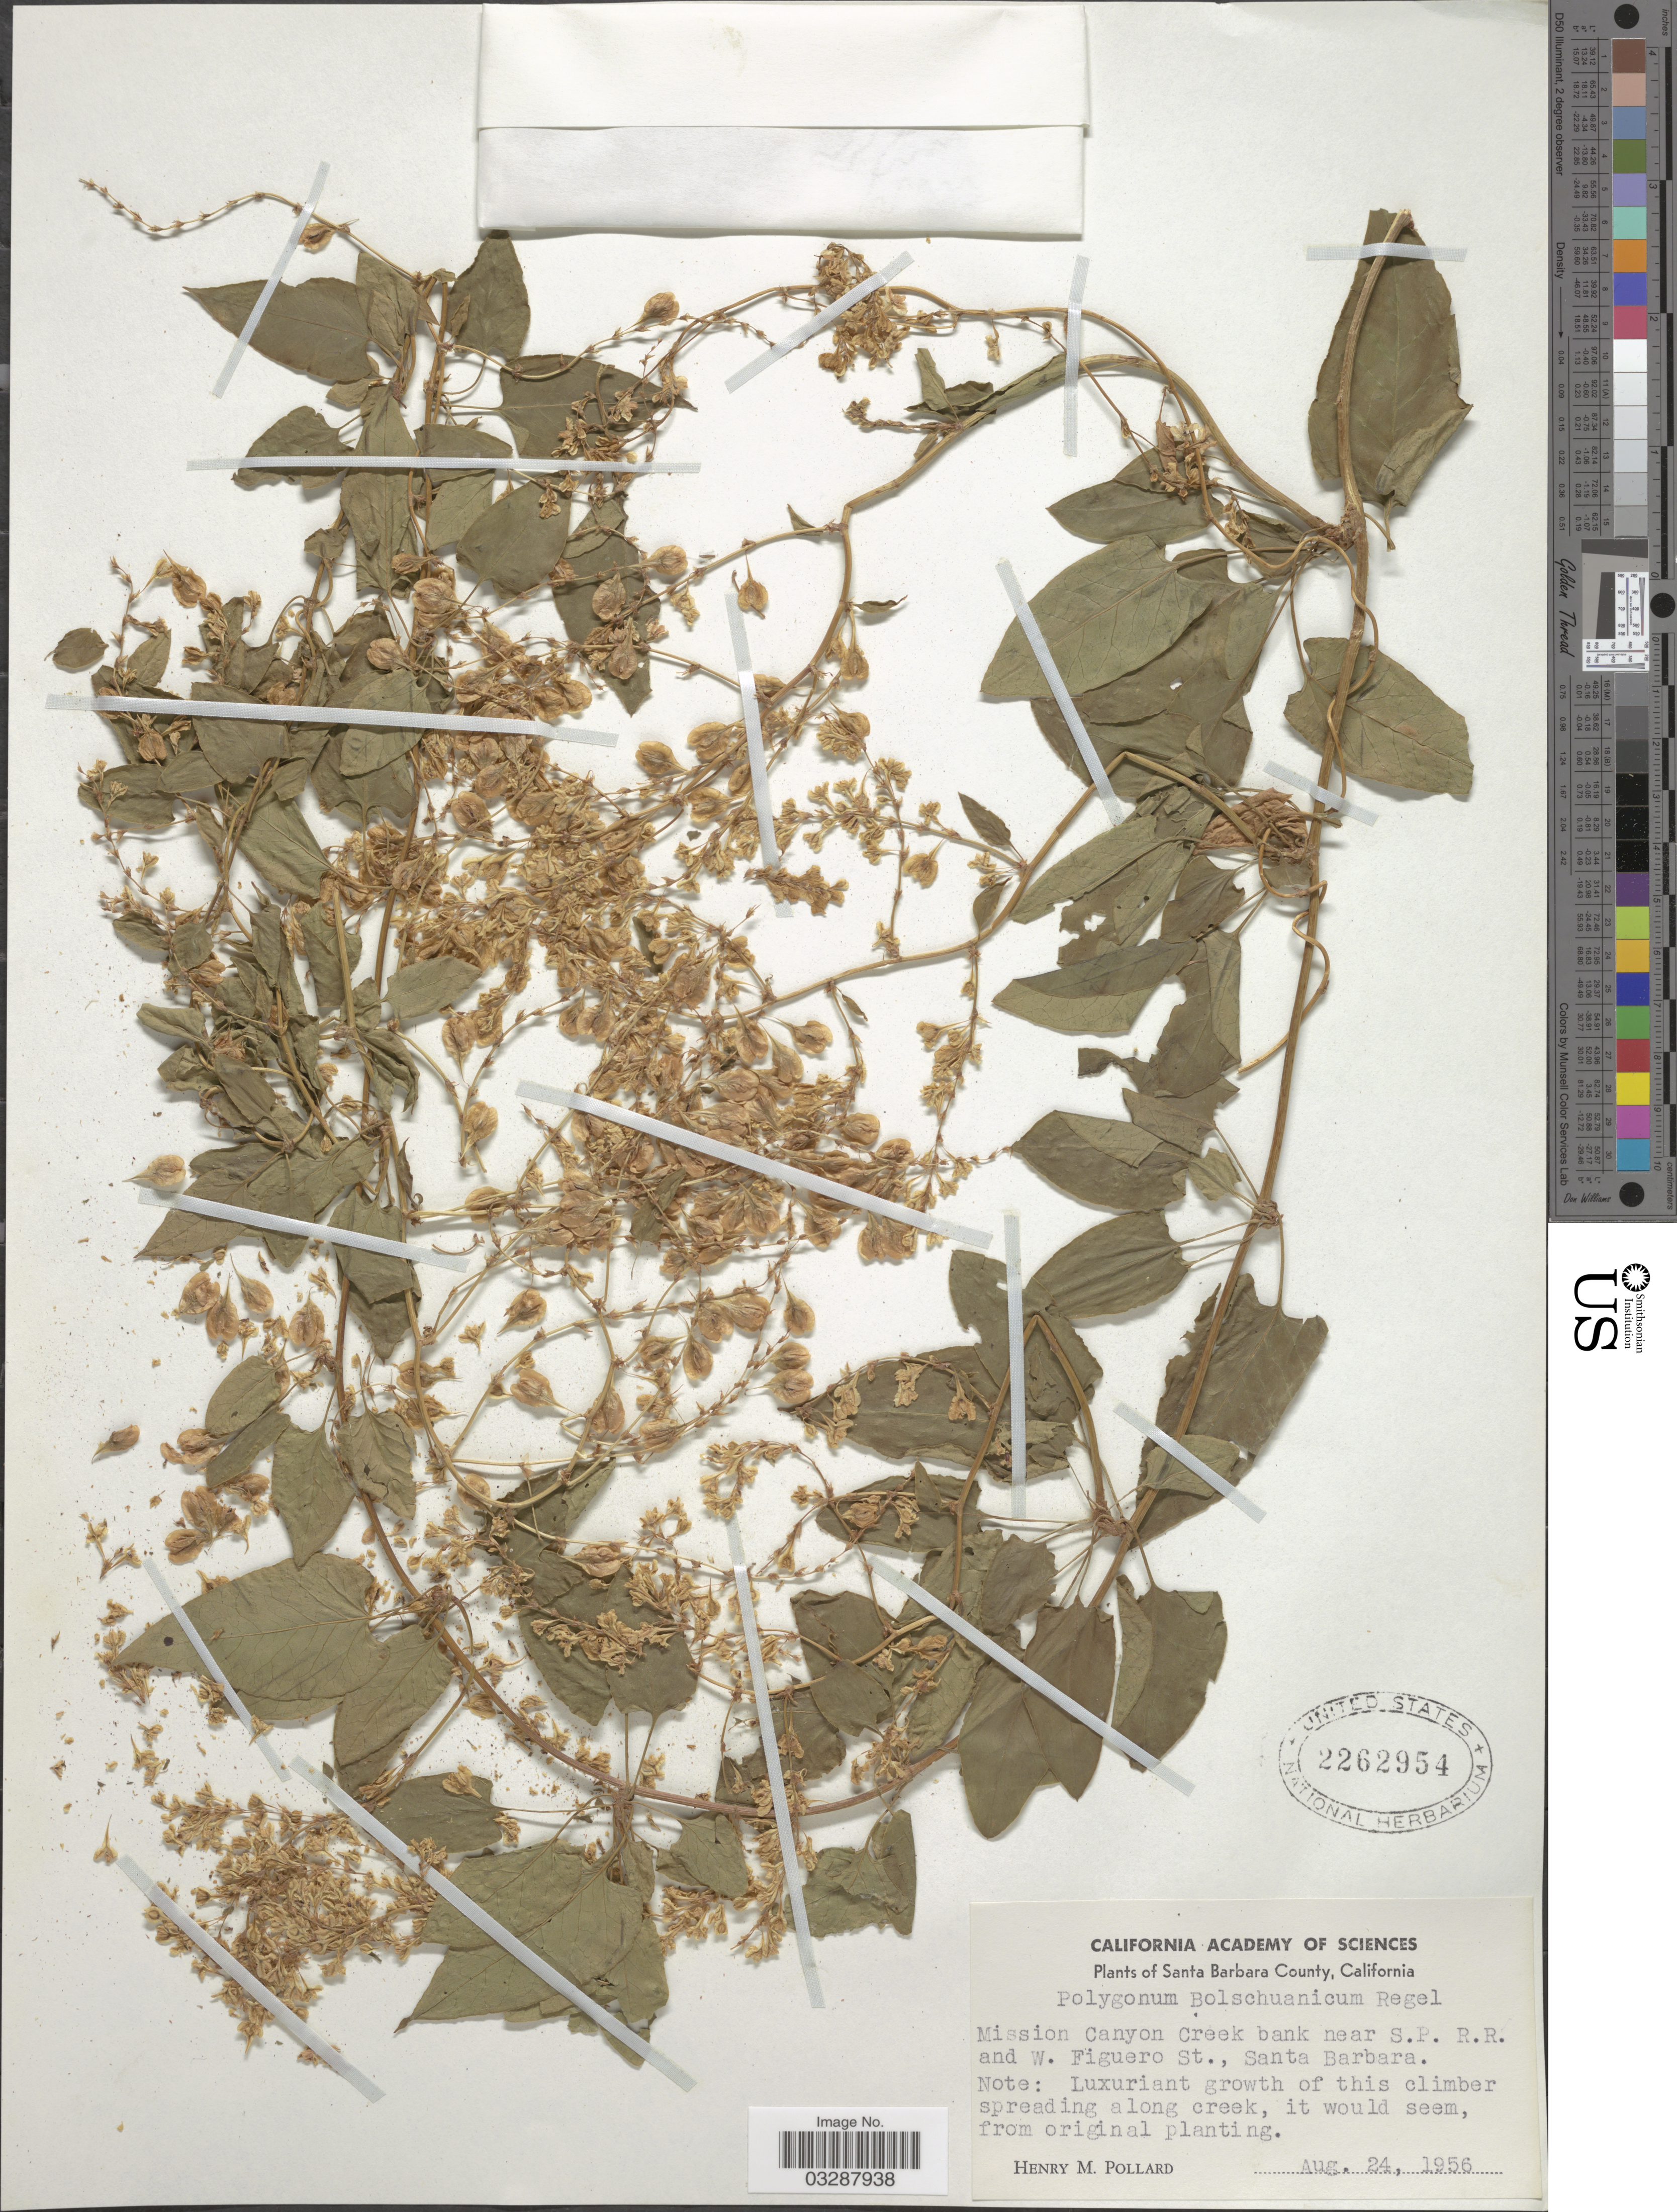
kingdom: Plantae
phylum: Tracheophyta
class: Magnoliopsida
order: Caryophyllales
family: Polygonaceae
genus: Fallopia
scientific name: Fallopia baldschuanica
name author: (Regel) Holub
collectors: H. M. Pollard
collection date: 1956-08-24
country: United States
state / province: California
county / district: Santa Barbara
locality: Santa Barbara County, Mission Canyon Creek bank near S.P. R.R. and W. Figuero St., Santa Barbara.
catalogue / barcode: US 2262954